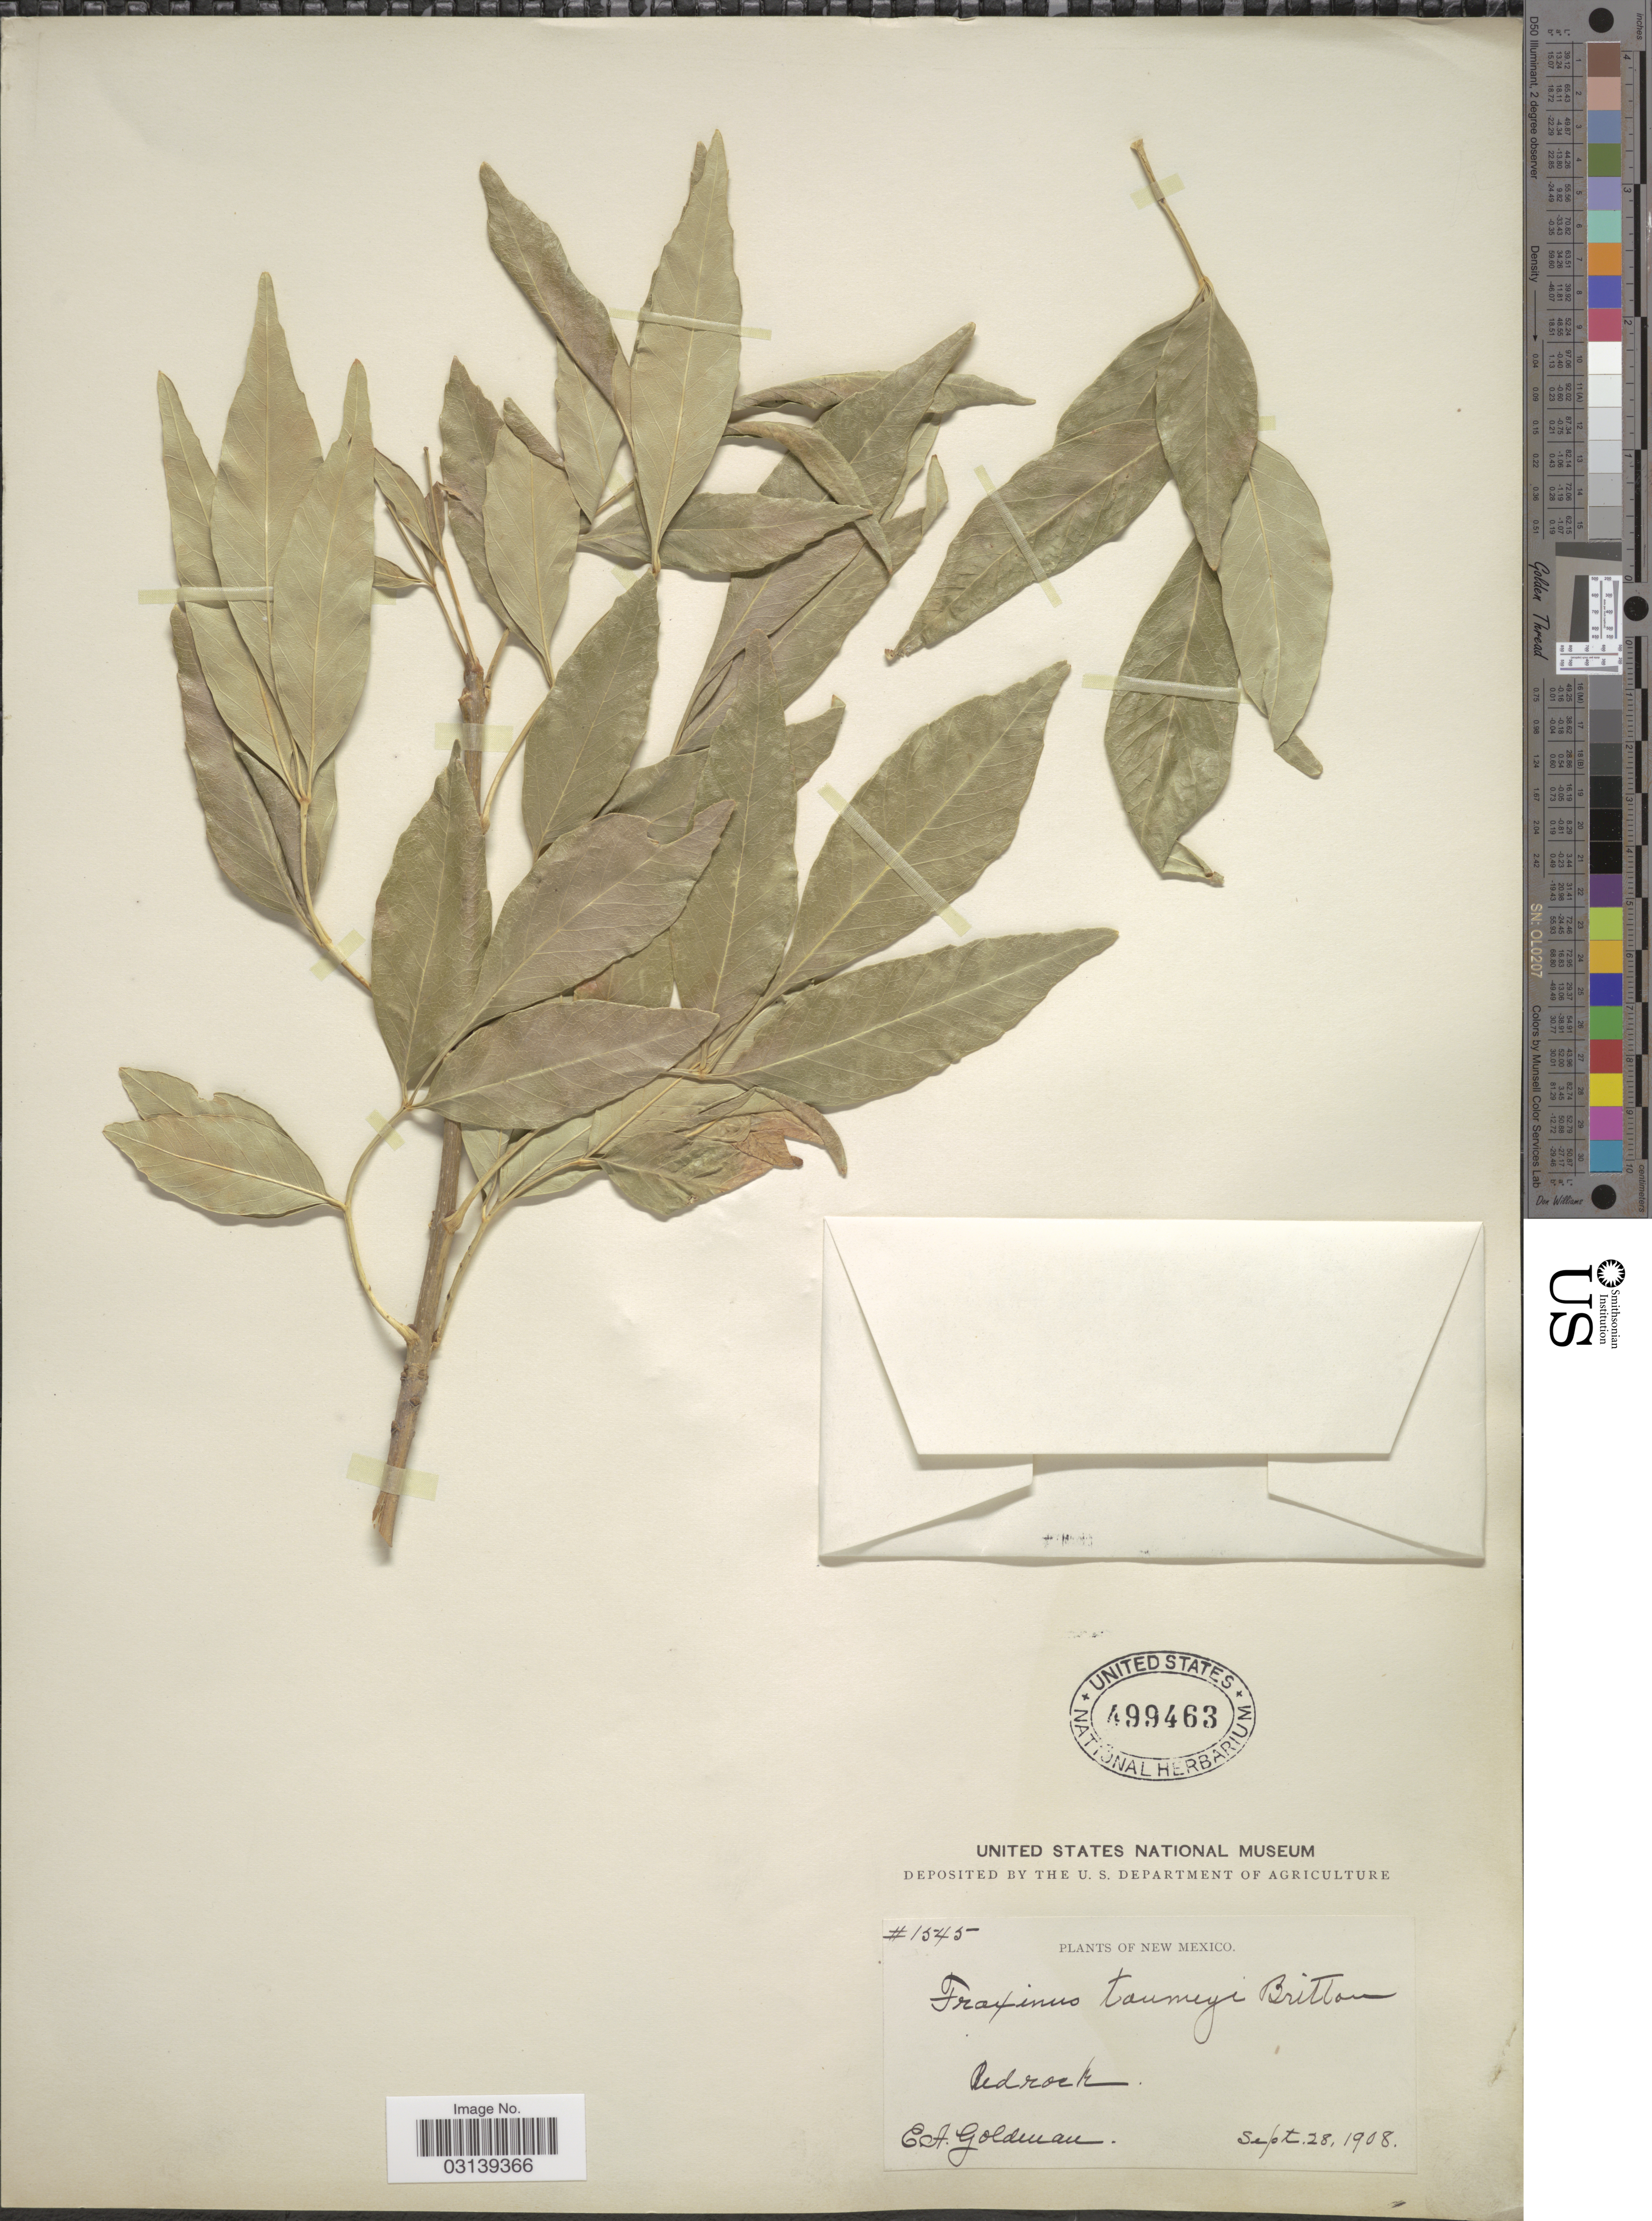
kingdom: Plantae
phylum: Tracheophyta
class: Magnoliopsida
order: Lamiales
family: Oleaceae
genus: Fraxinus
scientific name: Fraxinus velutina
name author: Torr.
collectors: E. A. Goldman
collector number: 1545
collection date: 1908-09-28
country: United States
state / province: New Mexico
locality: Redrock.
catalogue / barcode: US 499463